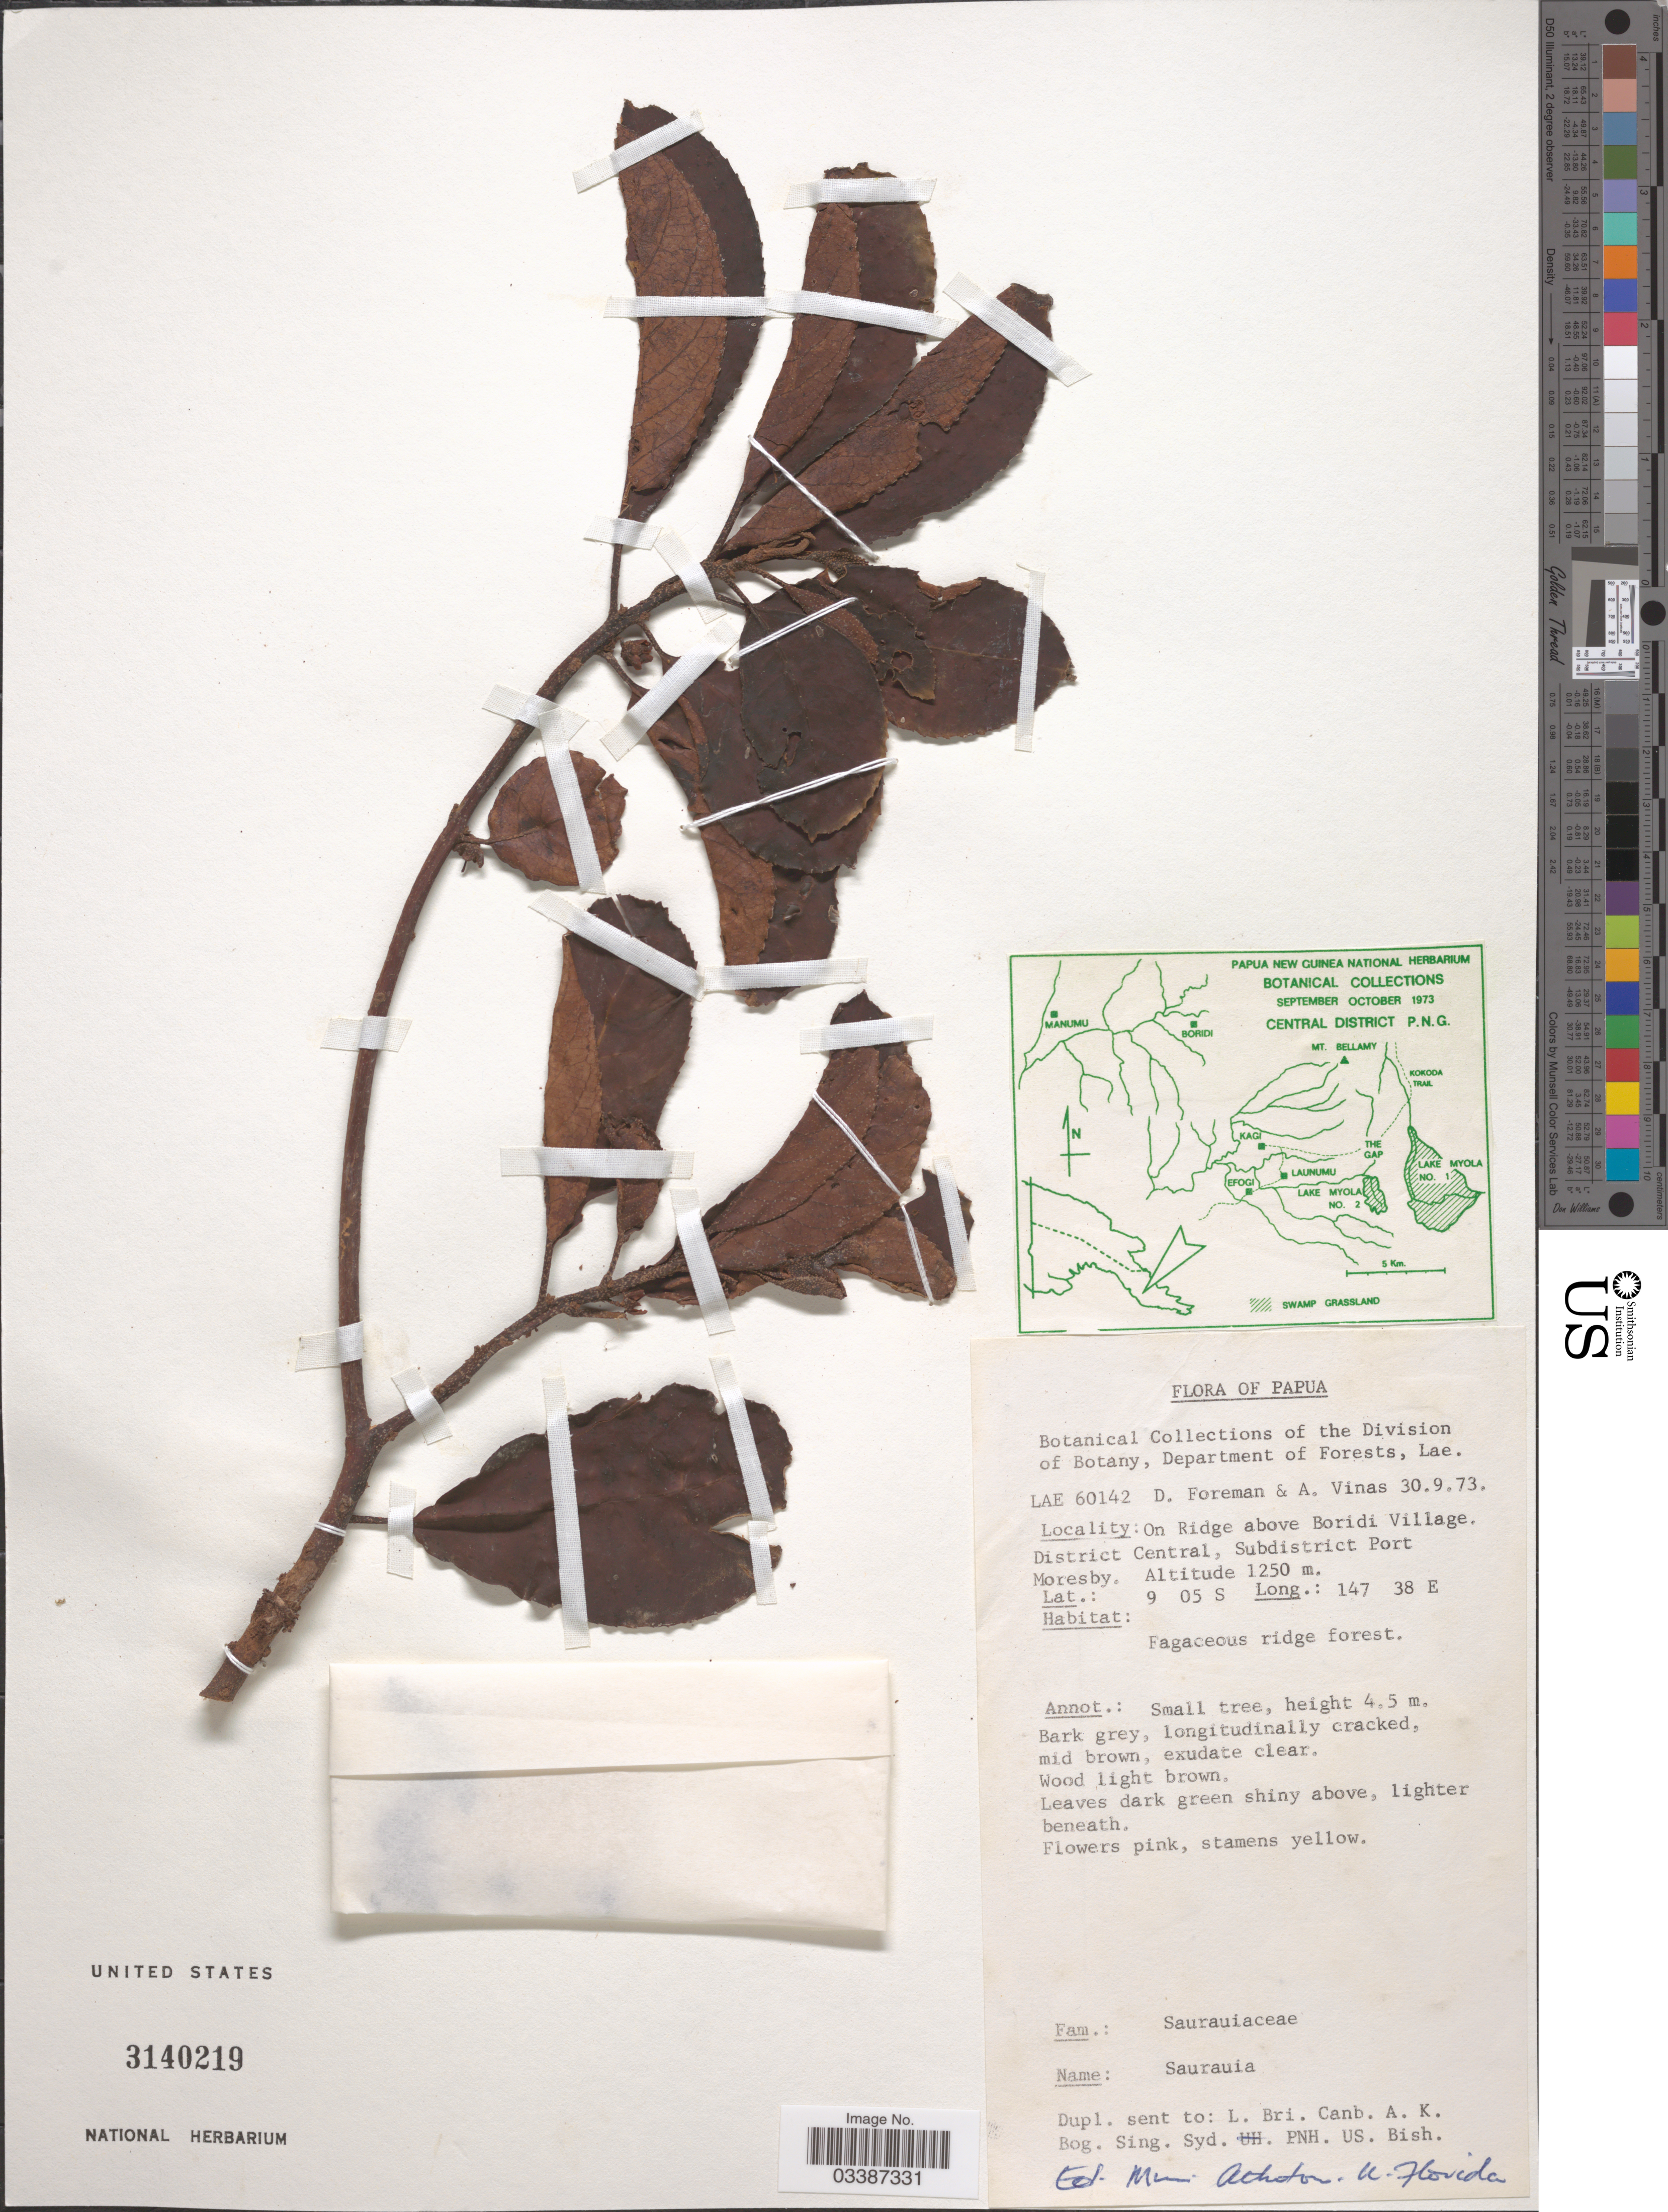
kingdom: Plantae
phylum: Tracheophyta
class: Magnoliopsida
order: Ericales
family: Actinidiaceae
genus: Saurauia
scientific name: Saurauia sp.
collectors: D. Foreman & A. Vinas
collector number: LAE 60142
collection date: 1973-09-30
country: Papua New Guinea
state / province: Central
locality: Papua. On Ridge above Boridi Village. District Central, Subdistrict Port Moresby.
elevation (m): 1250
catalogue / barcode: US 3140219